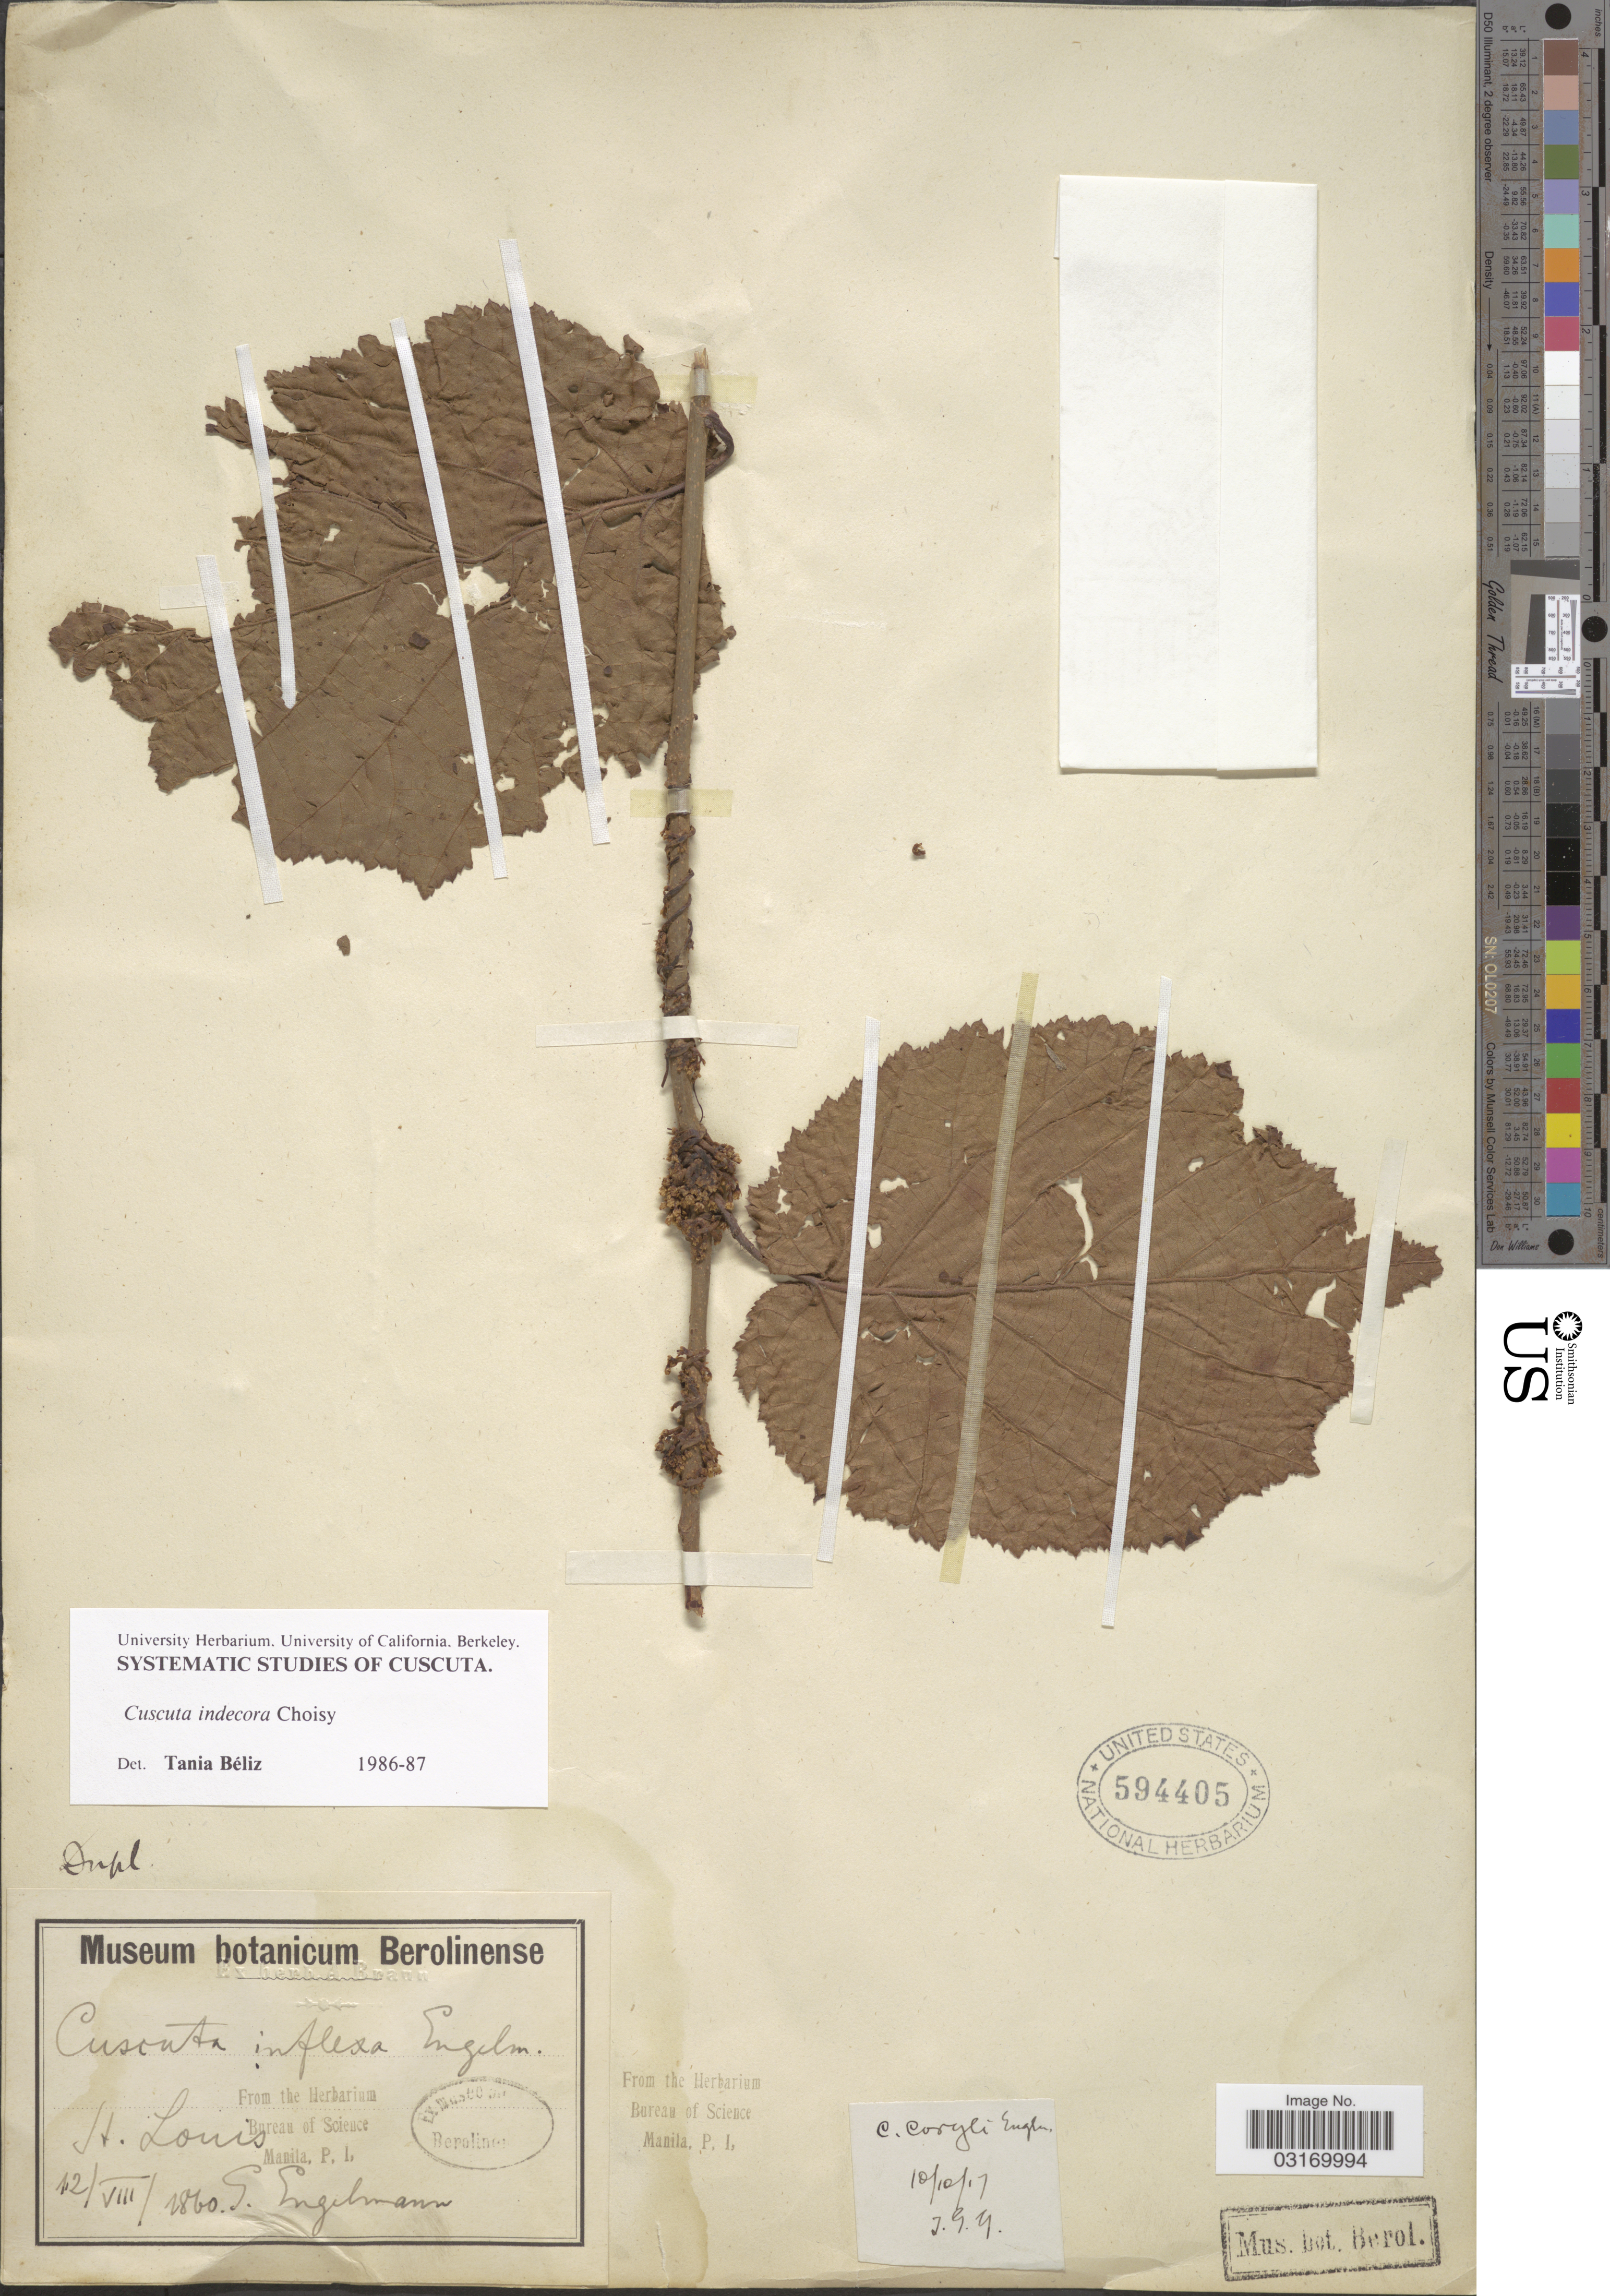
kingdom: Plantae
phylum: Tracheophyta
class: Magnoliopsida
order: Solanales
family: Convolvulaceae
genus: Cuscuta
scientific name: Cuscuta indecora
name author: Choisy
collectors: G. Engelmann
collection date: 1860-08-12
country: United States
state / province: Missouri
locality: St. Louis.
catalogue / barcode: US 594405